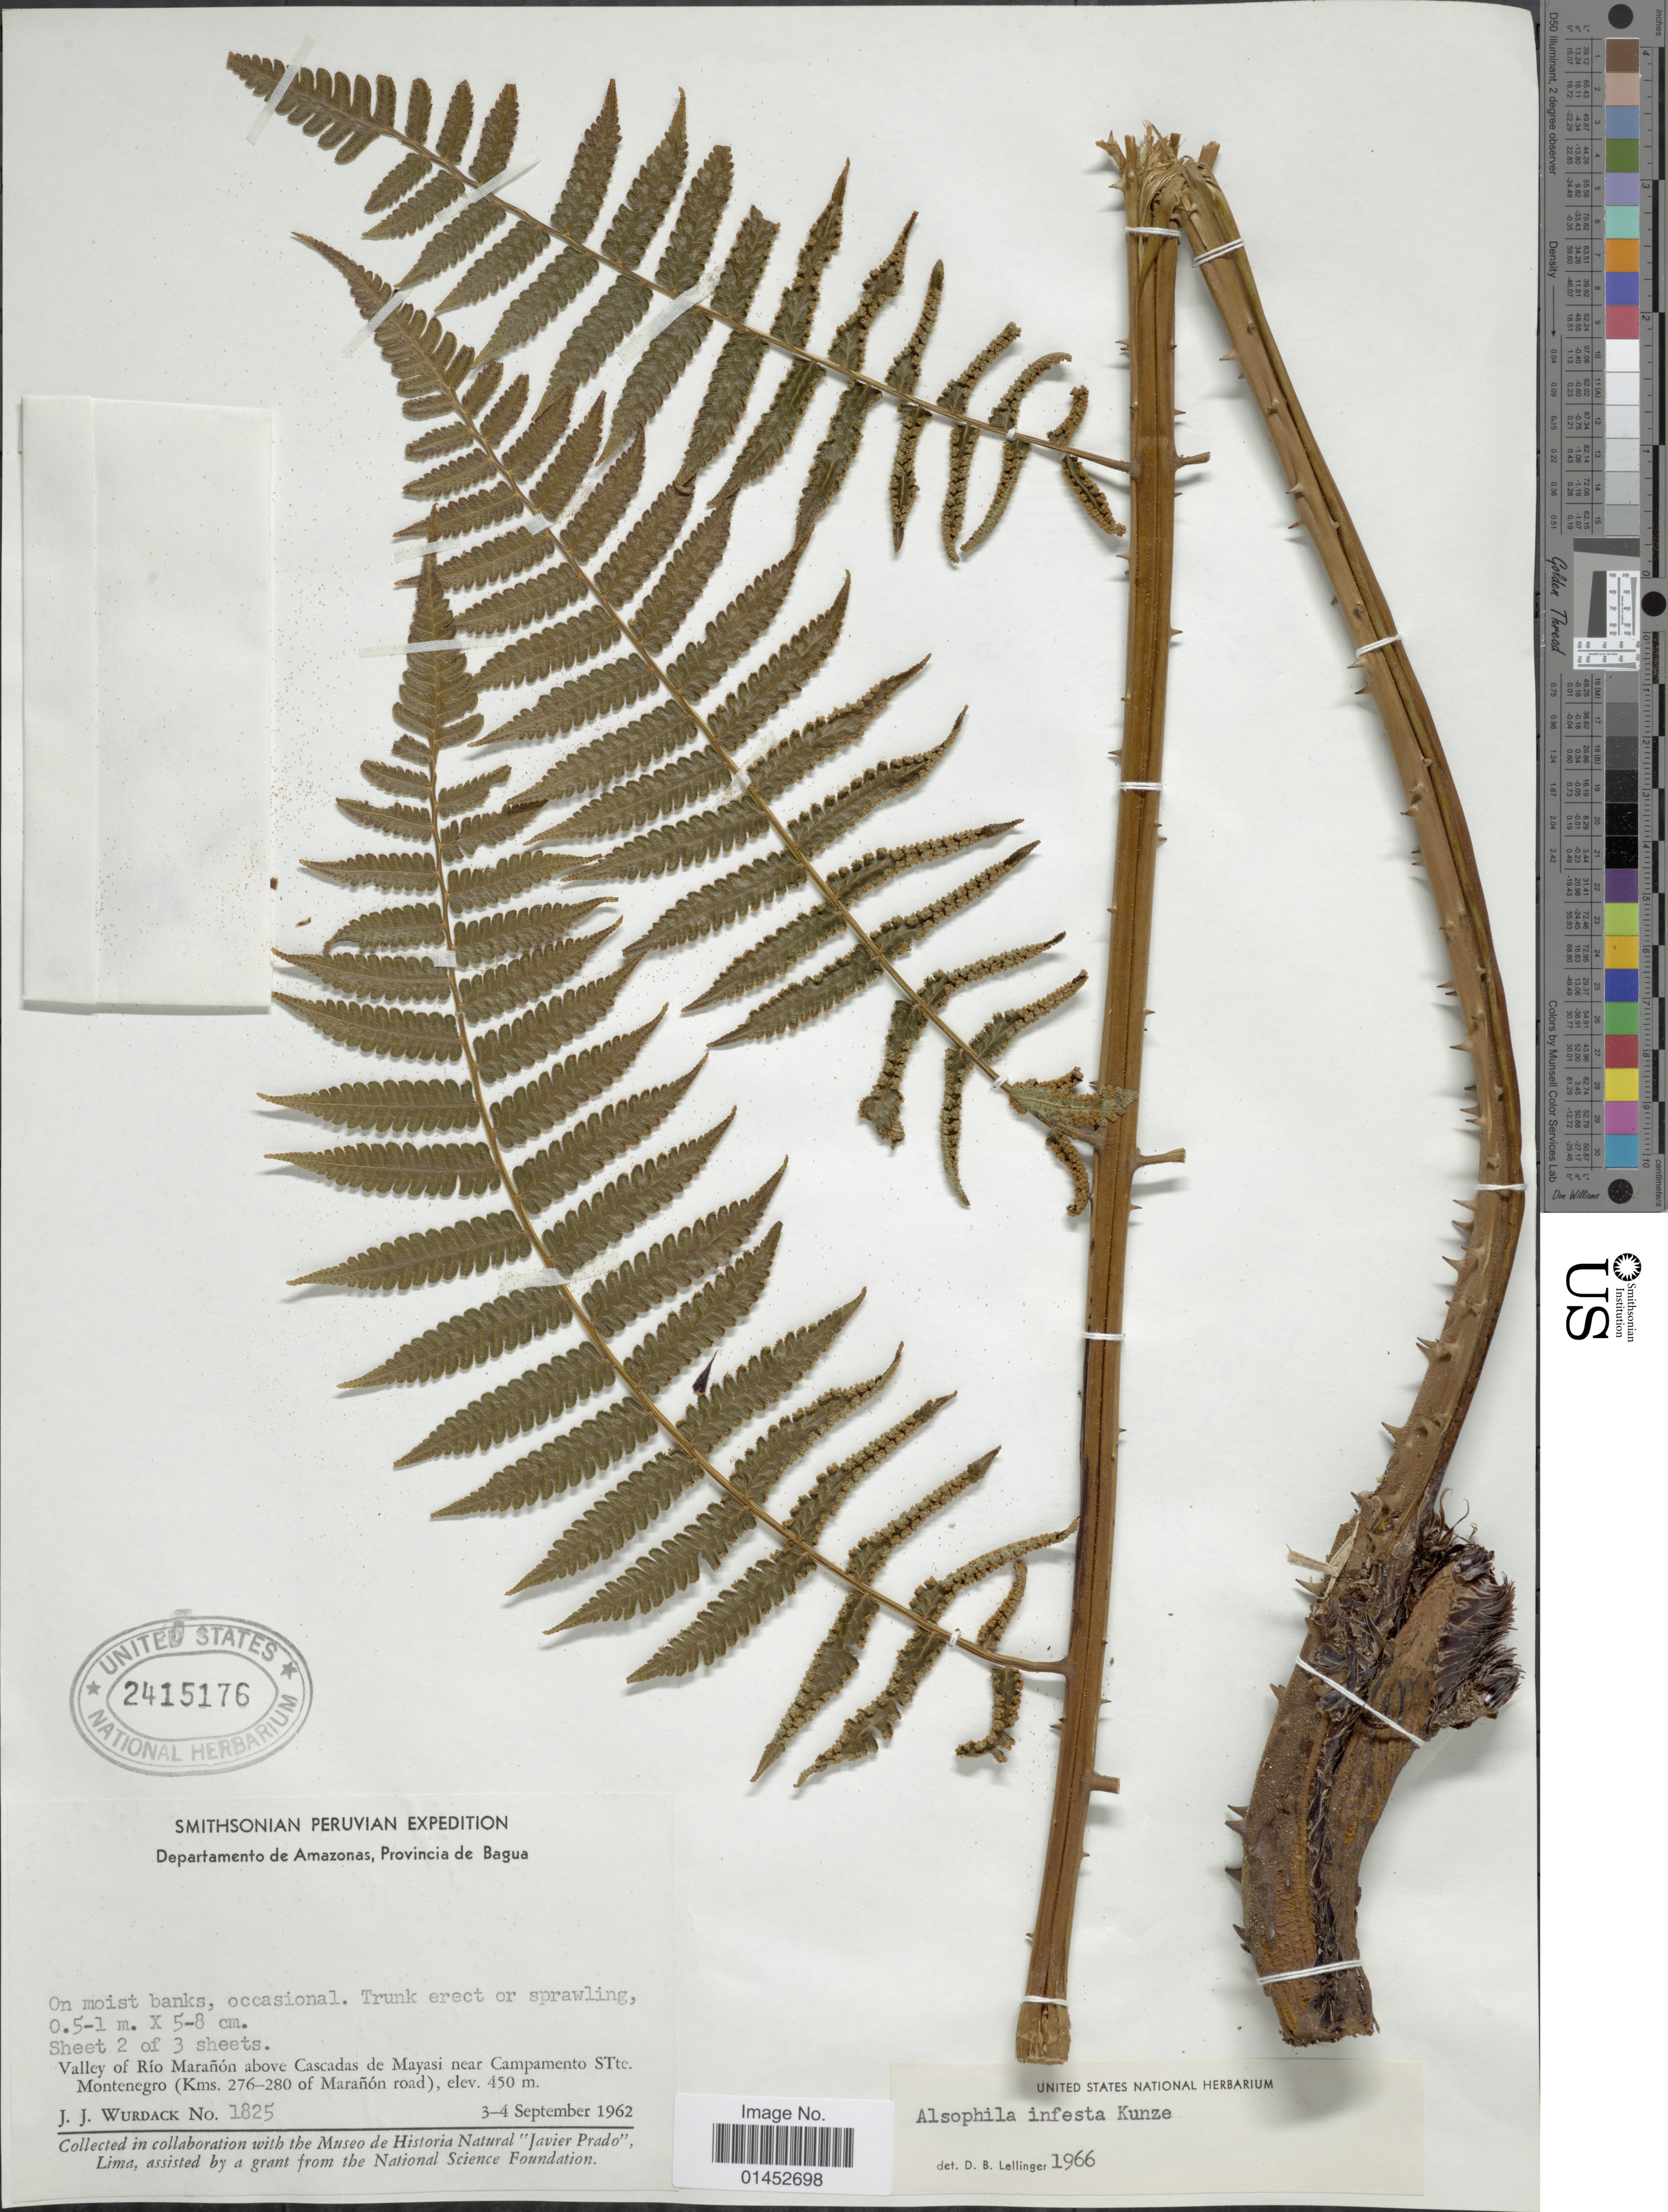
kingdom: Plantae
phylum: Tracheophyta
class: Polypodiopsida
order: Cyatheales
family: Cyatheaceae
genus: Cyathea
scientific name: Cyathea pungens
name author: (Willd.) Domin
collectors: J. J. Wurdack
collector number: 1825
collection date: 1962-09-03/1962-09-04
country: Peru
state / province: Amazonas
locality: Departamento de Amazonas, Provincia de Bagua, valley of Río Marañón above Cascadas de Mayasi near Campamento STte. Montenegro (Kms. 276-280 of Marañón road)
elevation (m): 450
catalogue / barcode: US 2415176